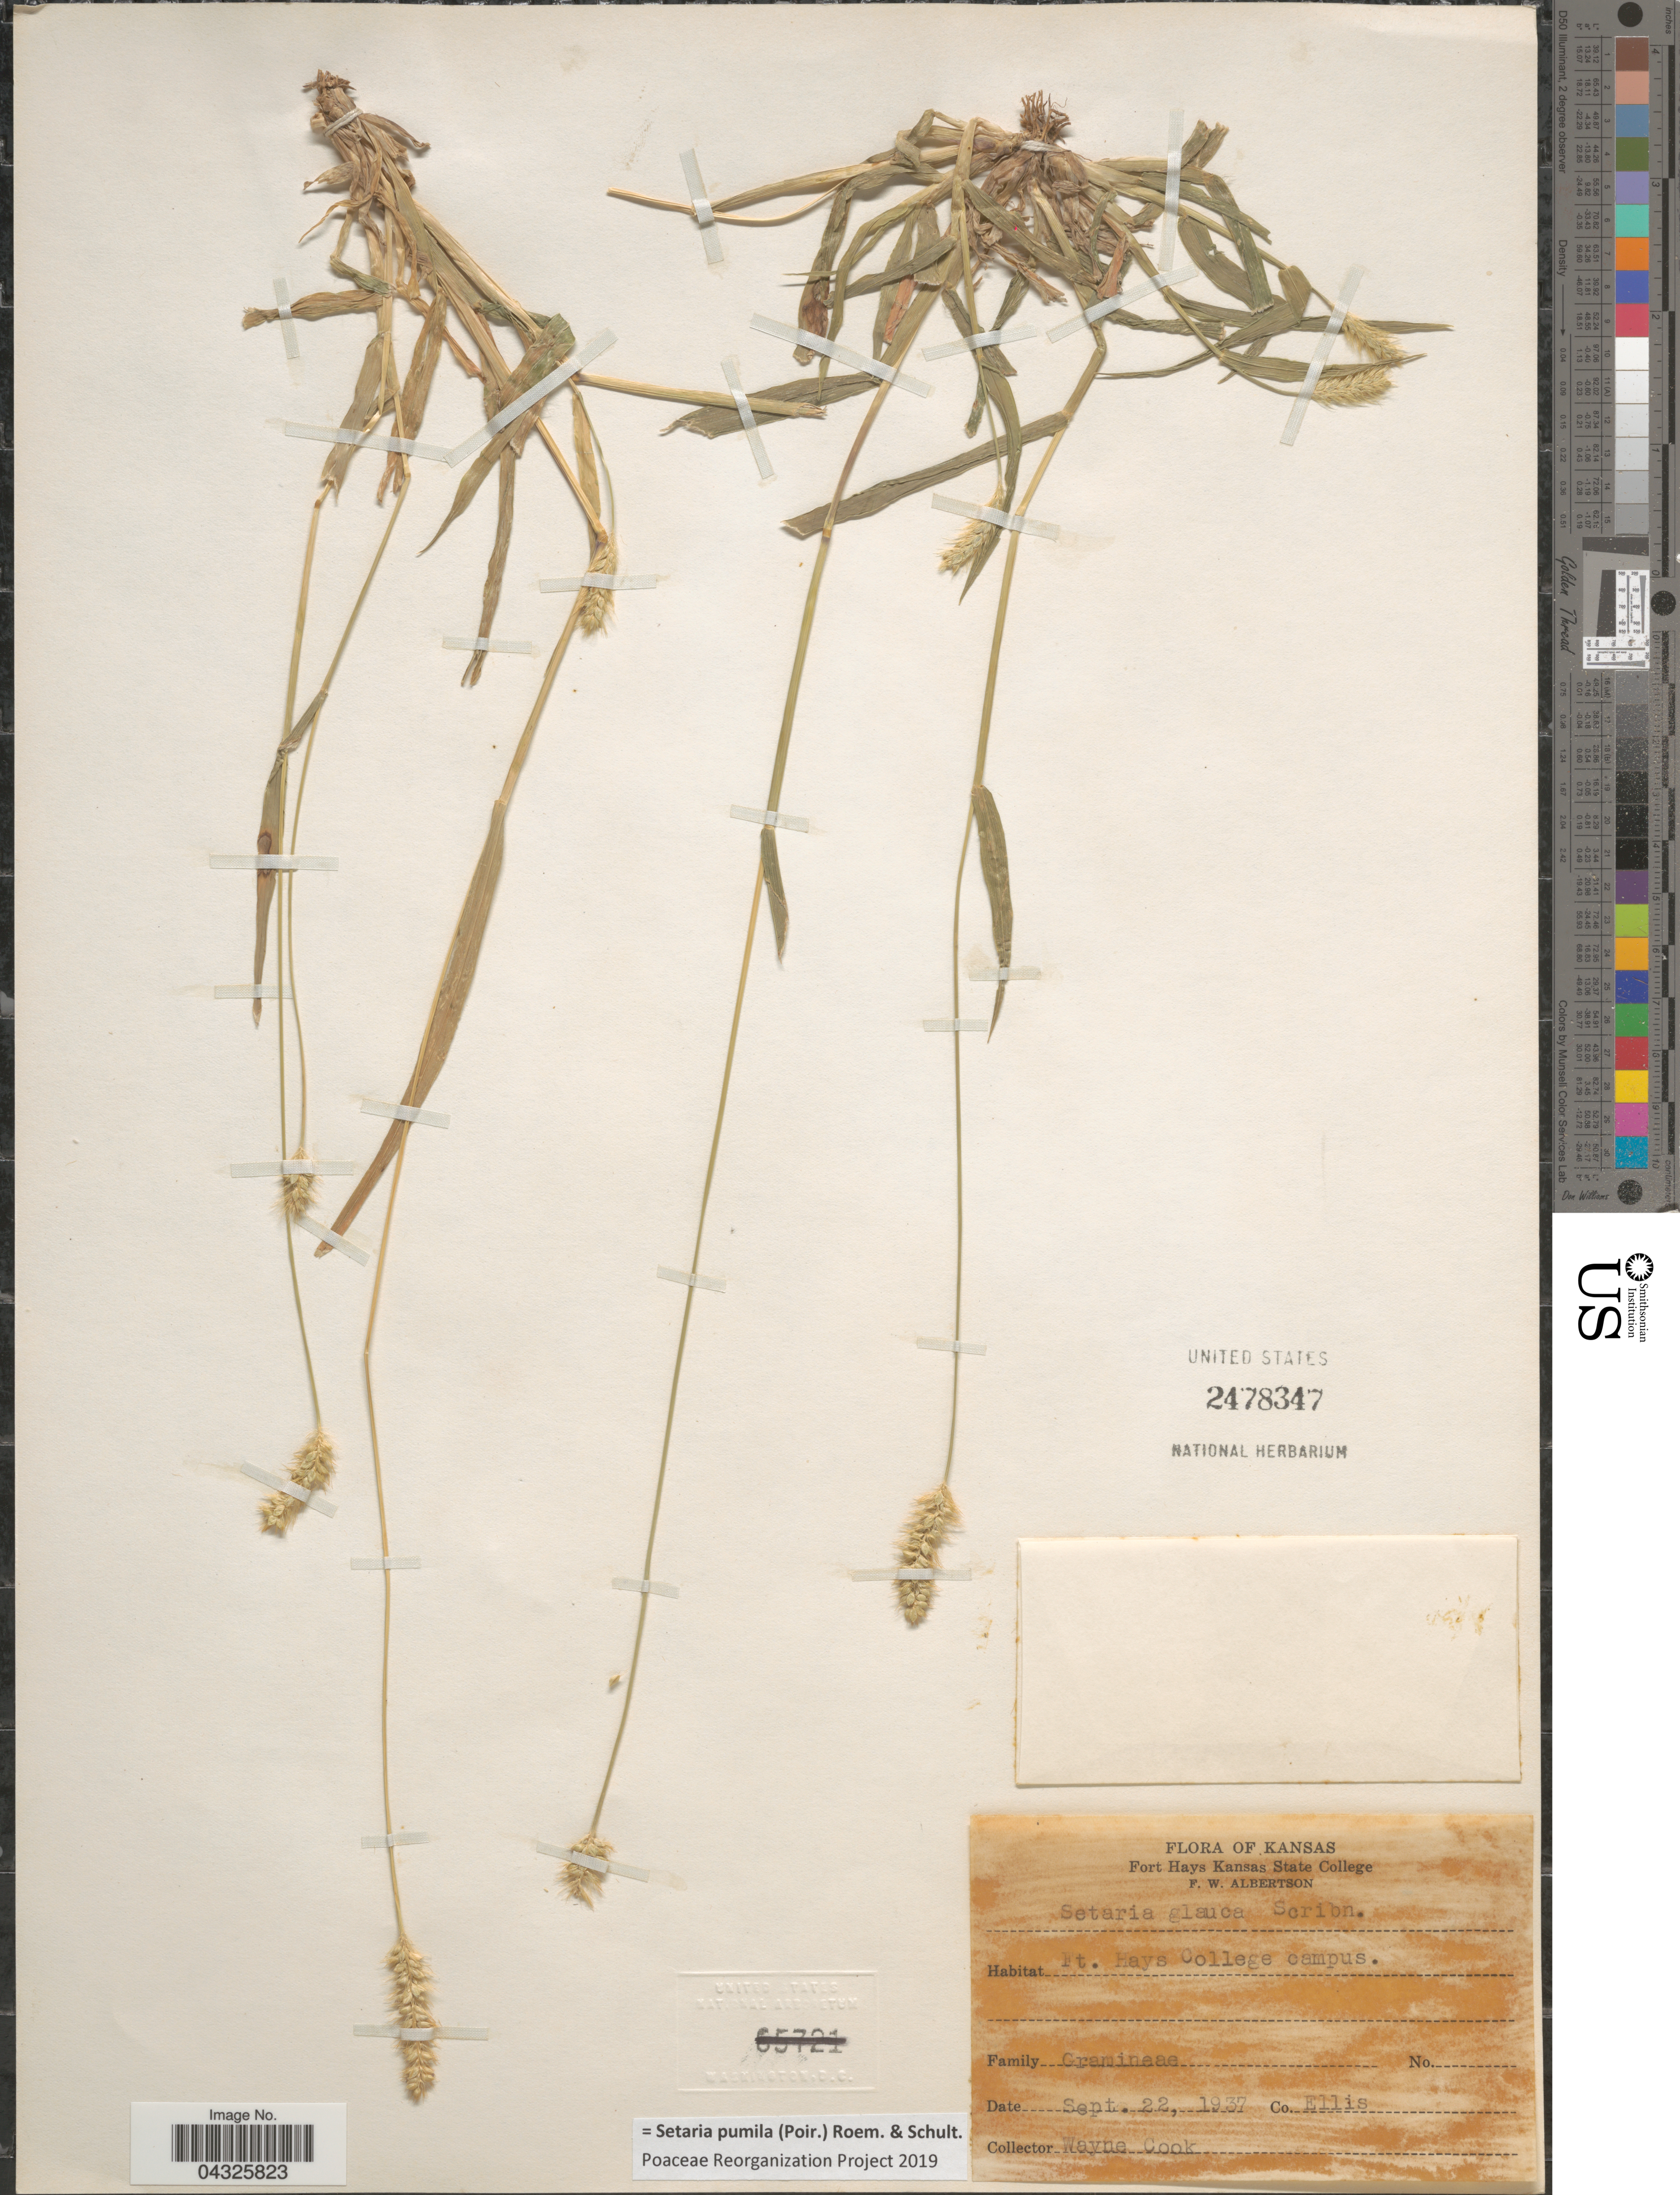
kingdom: Plantae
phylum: Tracheophyta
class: Liliopsida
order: Poales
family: Poaceae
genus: Setaria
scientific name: Setaria pumila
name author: (Poir.) Roem. & Schult.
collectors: W. J. Cook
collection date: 1937-09-22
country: United States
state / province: Kansas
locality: Ft. Hays College campus. Co. Ellis.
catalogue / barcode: US 2478347